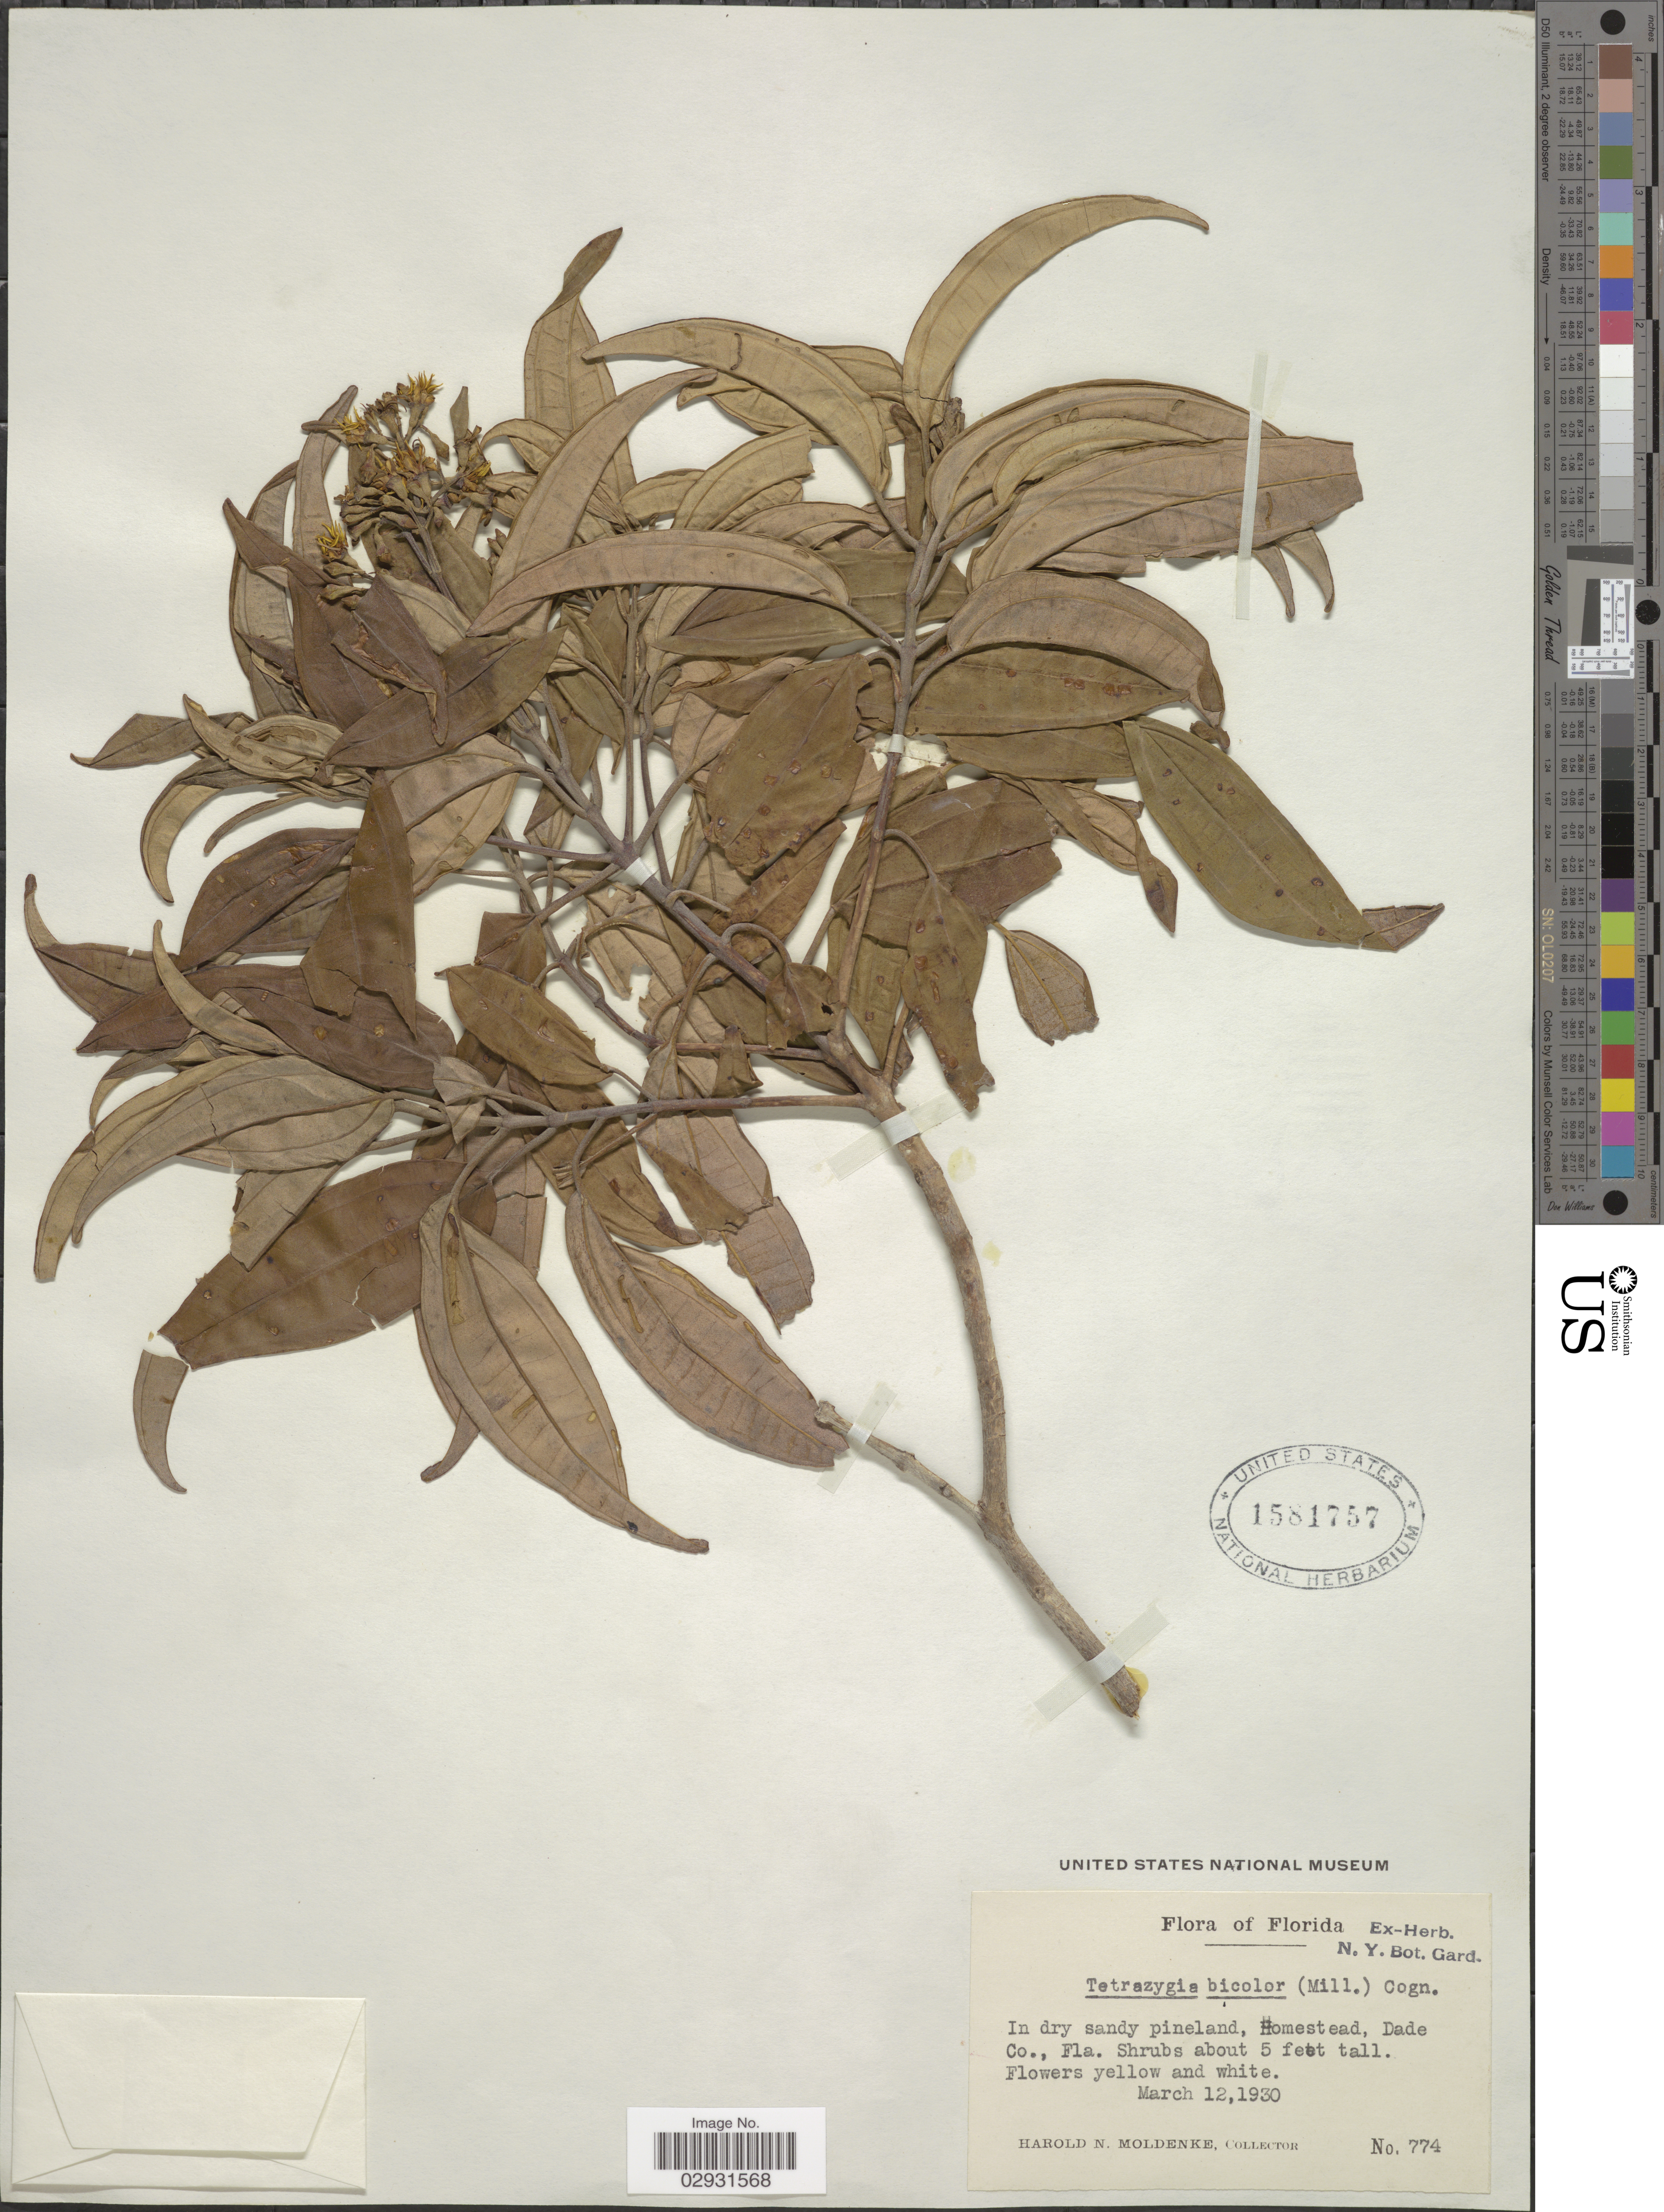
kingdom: Plantae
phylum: Tracheophyta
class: Magnoliopsida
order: Myrtales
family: Melastomataceae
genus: Tetrazygia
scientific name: Tetrazygia bicolor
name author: (Mill.) Cogn.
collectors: H. N. Moldenke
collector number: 774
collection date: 1930-03-12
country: United States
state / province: Florida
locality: Homestead, Dade County.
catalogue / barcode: US 1581757